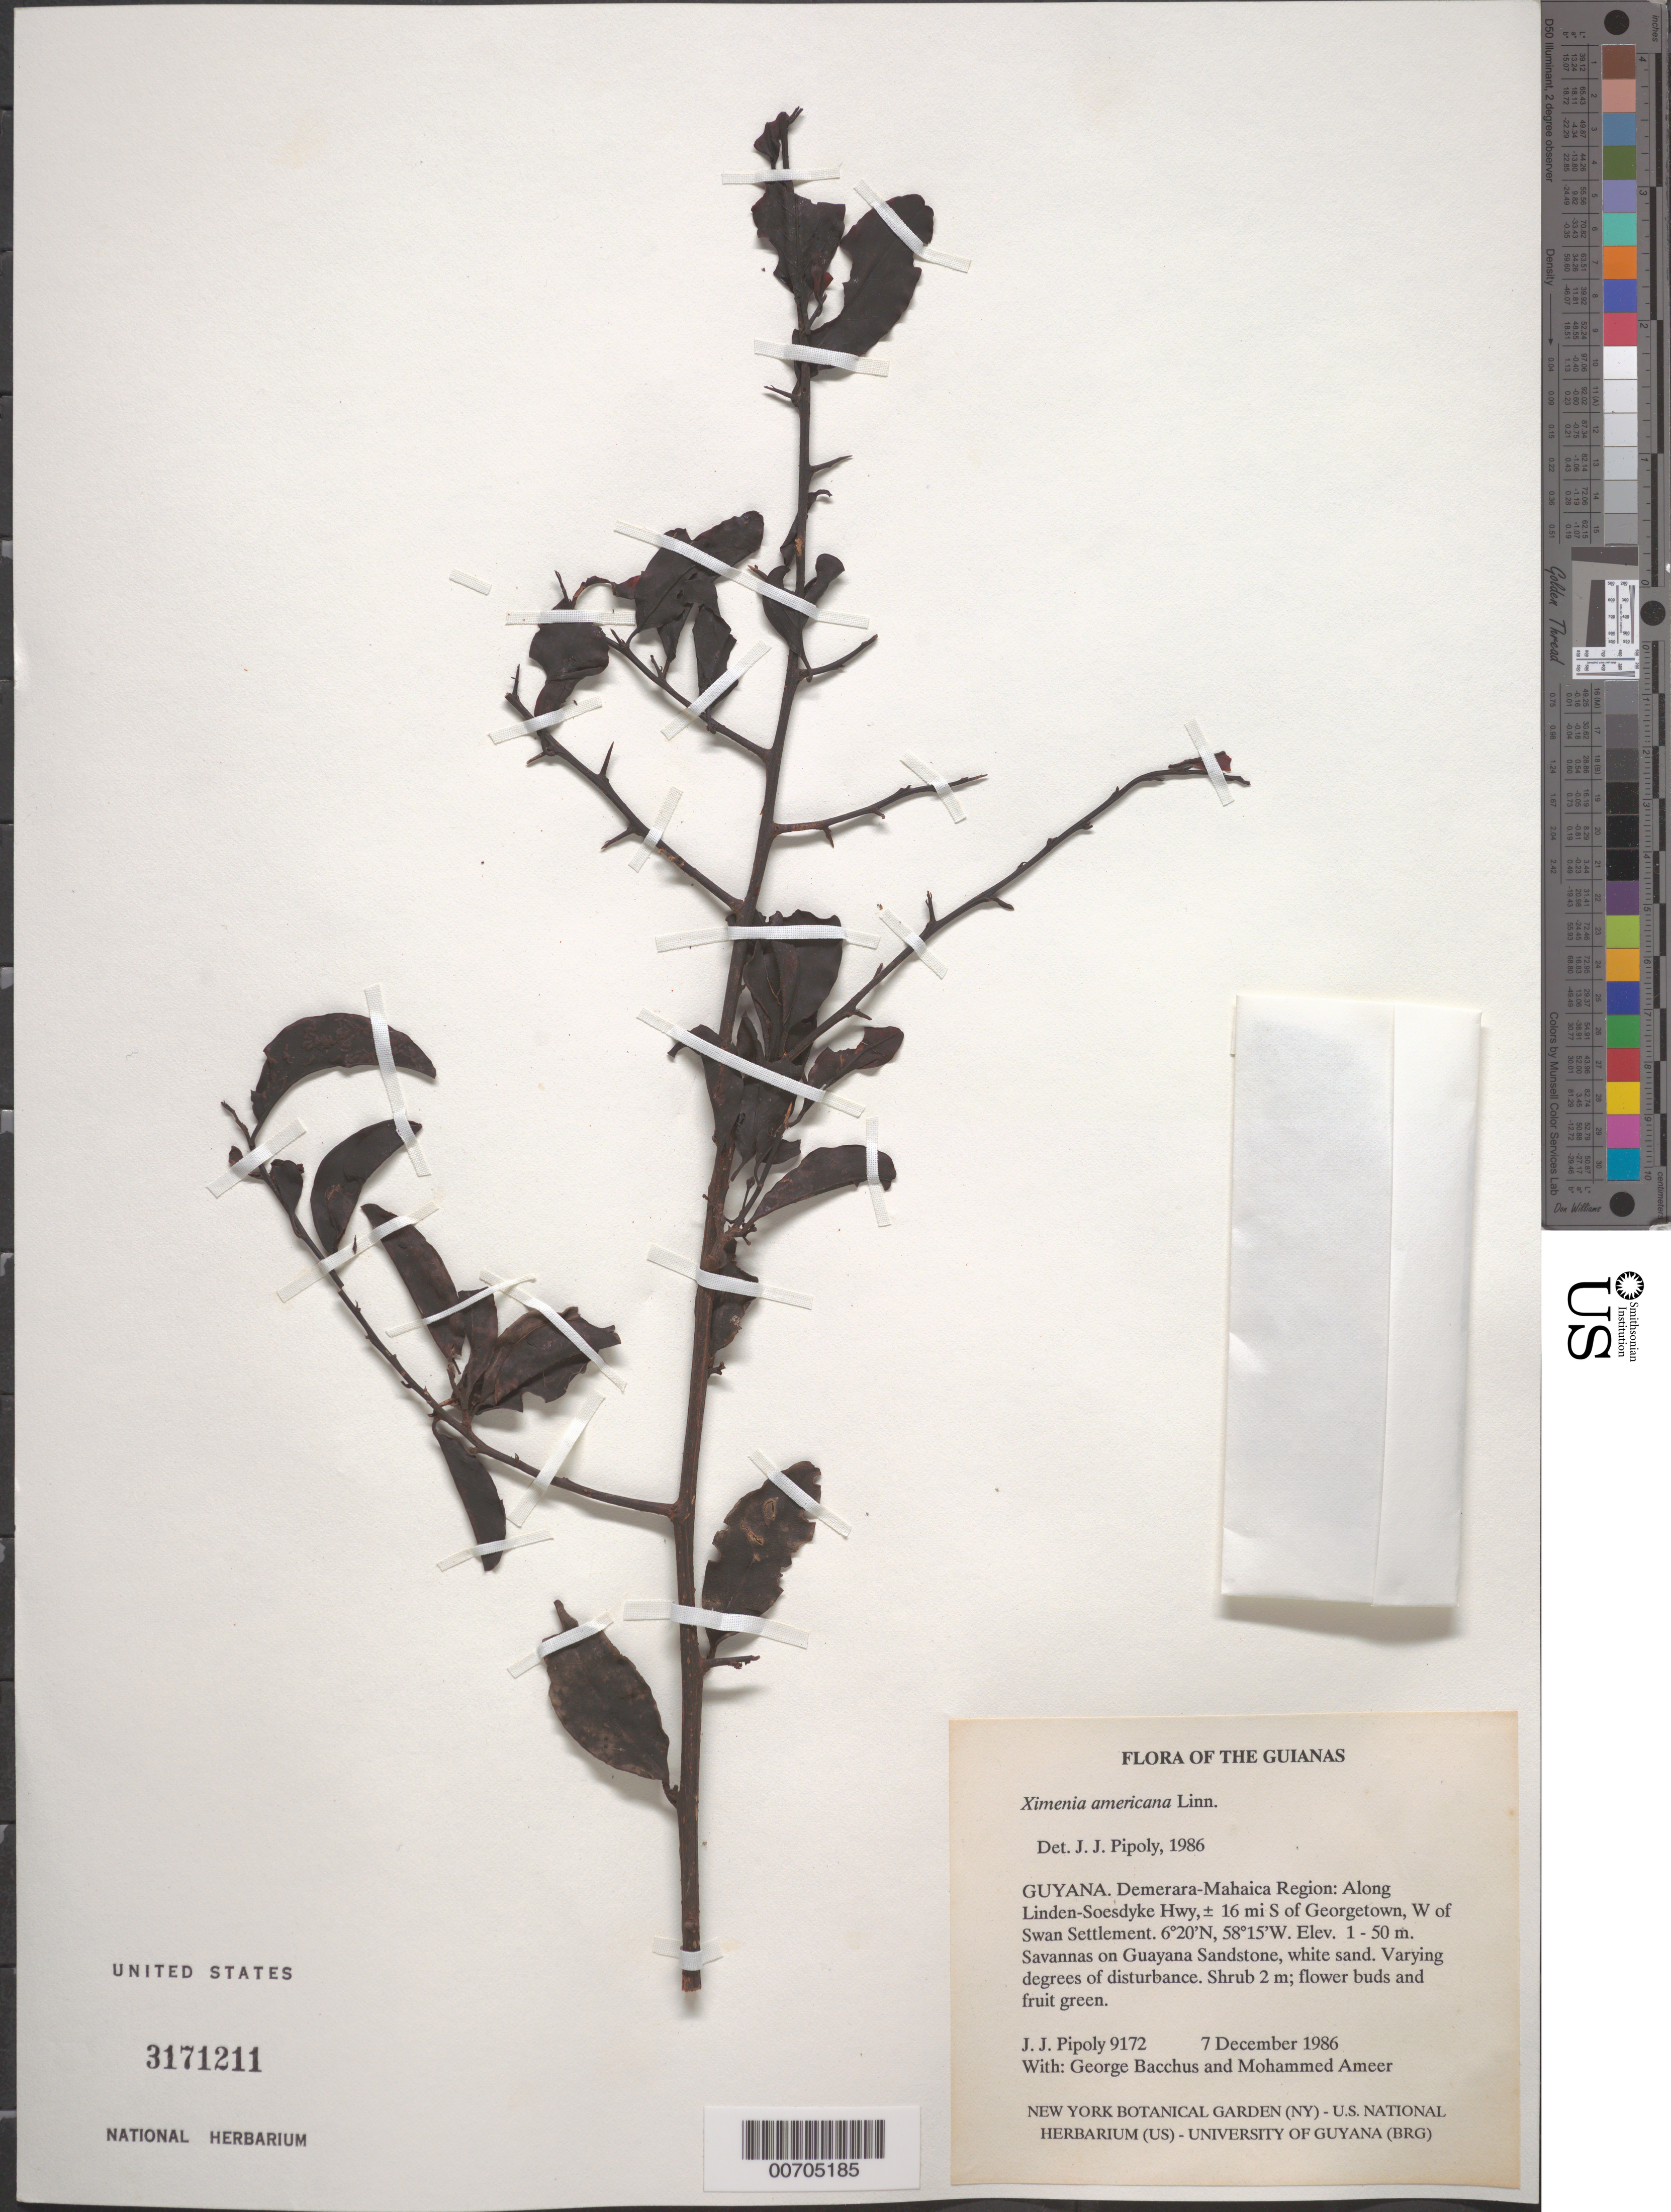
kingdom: Plantae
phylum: Tracheophyta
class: Magnoliopsida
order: Santalales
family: Ximeniaceae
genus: Ximenia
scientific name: Ximenia americana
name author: L.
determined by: Pipoly, J. J., III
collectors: J. J. Pipoly, G. Bacchus & M. Ameer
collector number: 9172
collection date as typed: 7 December 1986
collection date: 1986-12-07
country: Guyana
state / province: Demerara-Mahaica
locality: Along Linden-Soesdyke Hwy,± 16 mi S of Georgetown, W of Swan Settlement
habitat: Savannas on Guayana Sandstone, white sand. Varying degrees of disturbance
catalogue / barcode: US 3171211